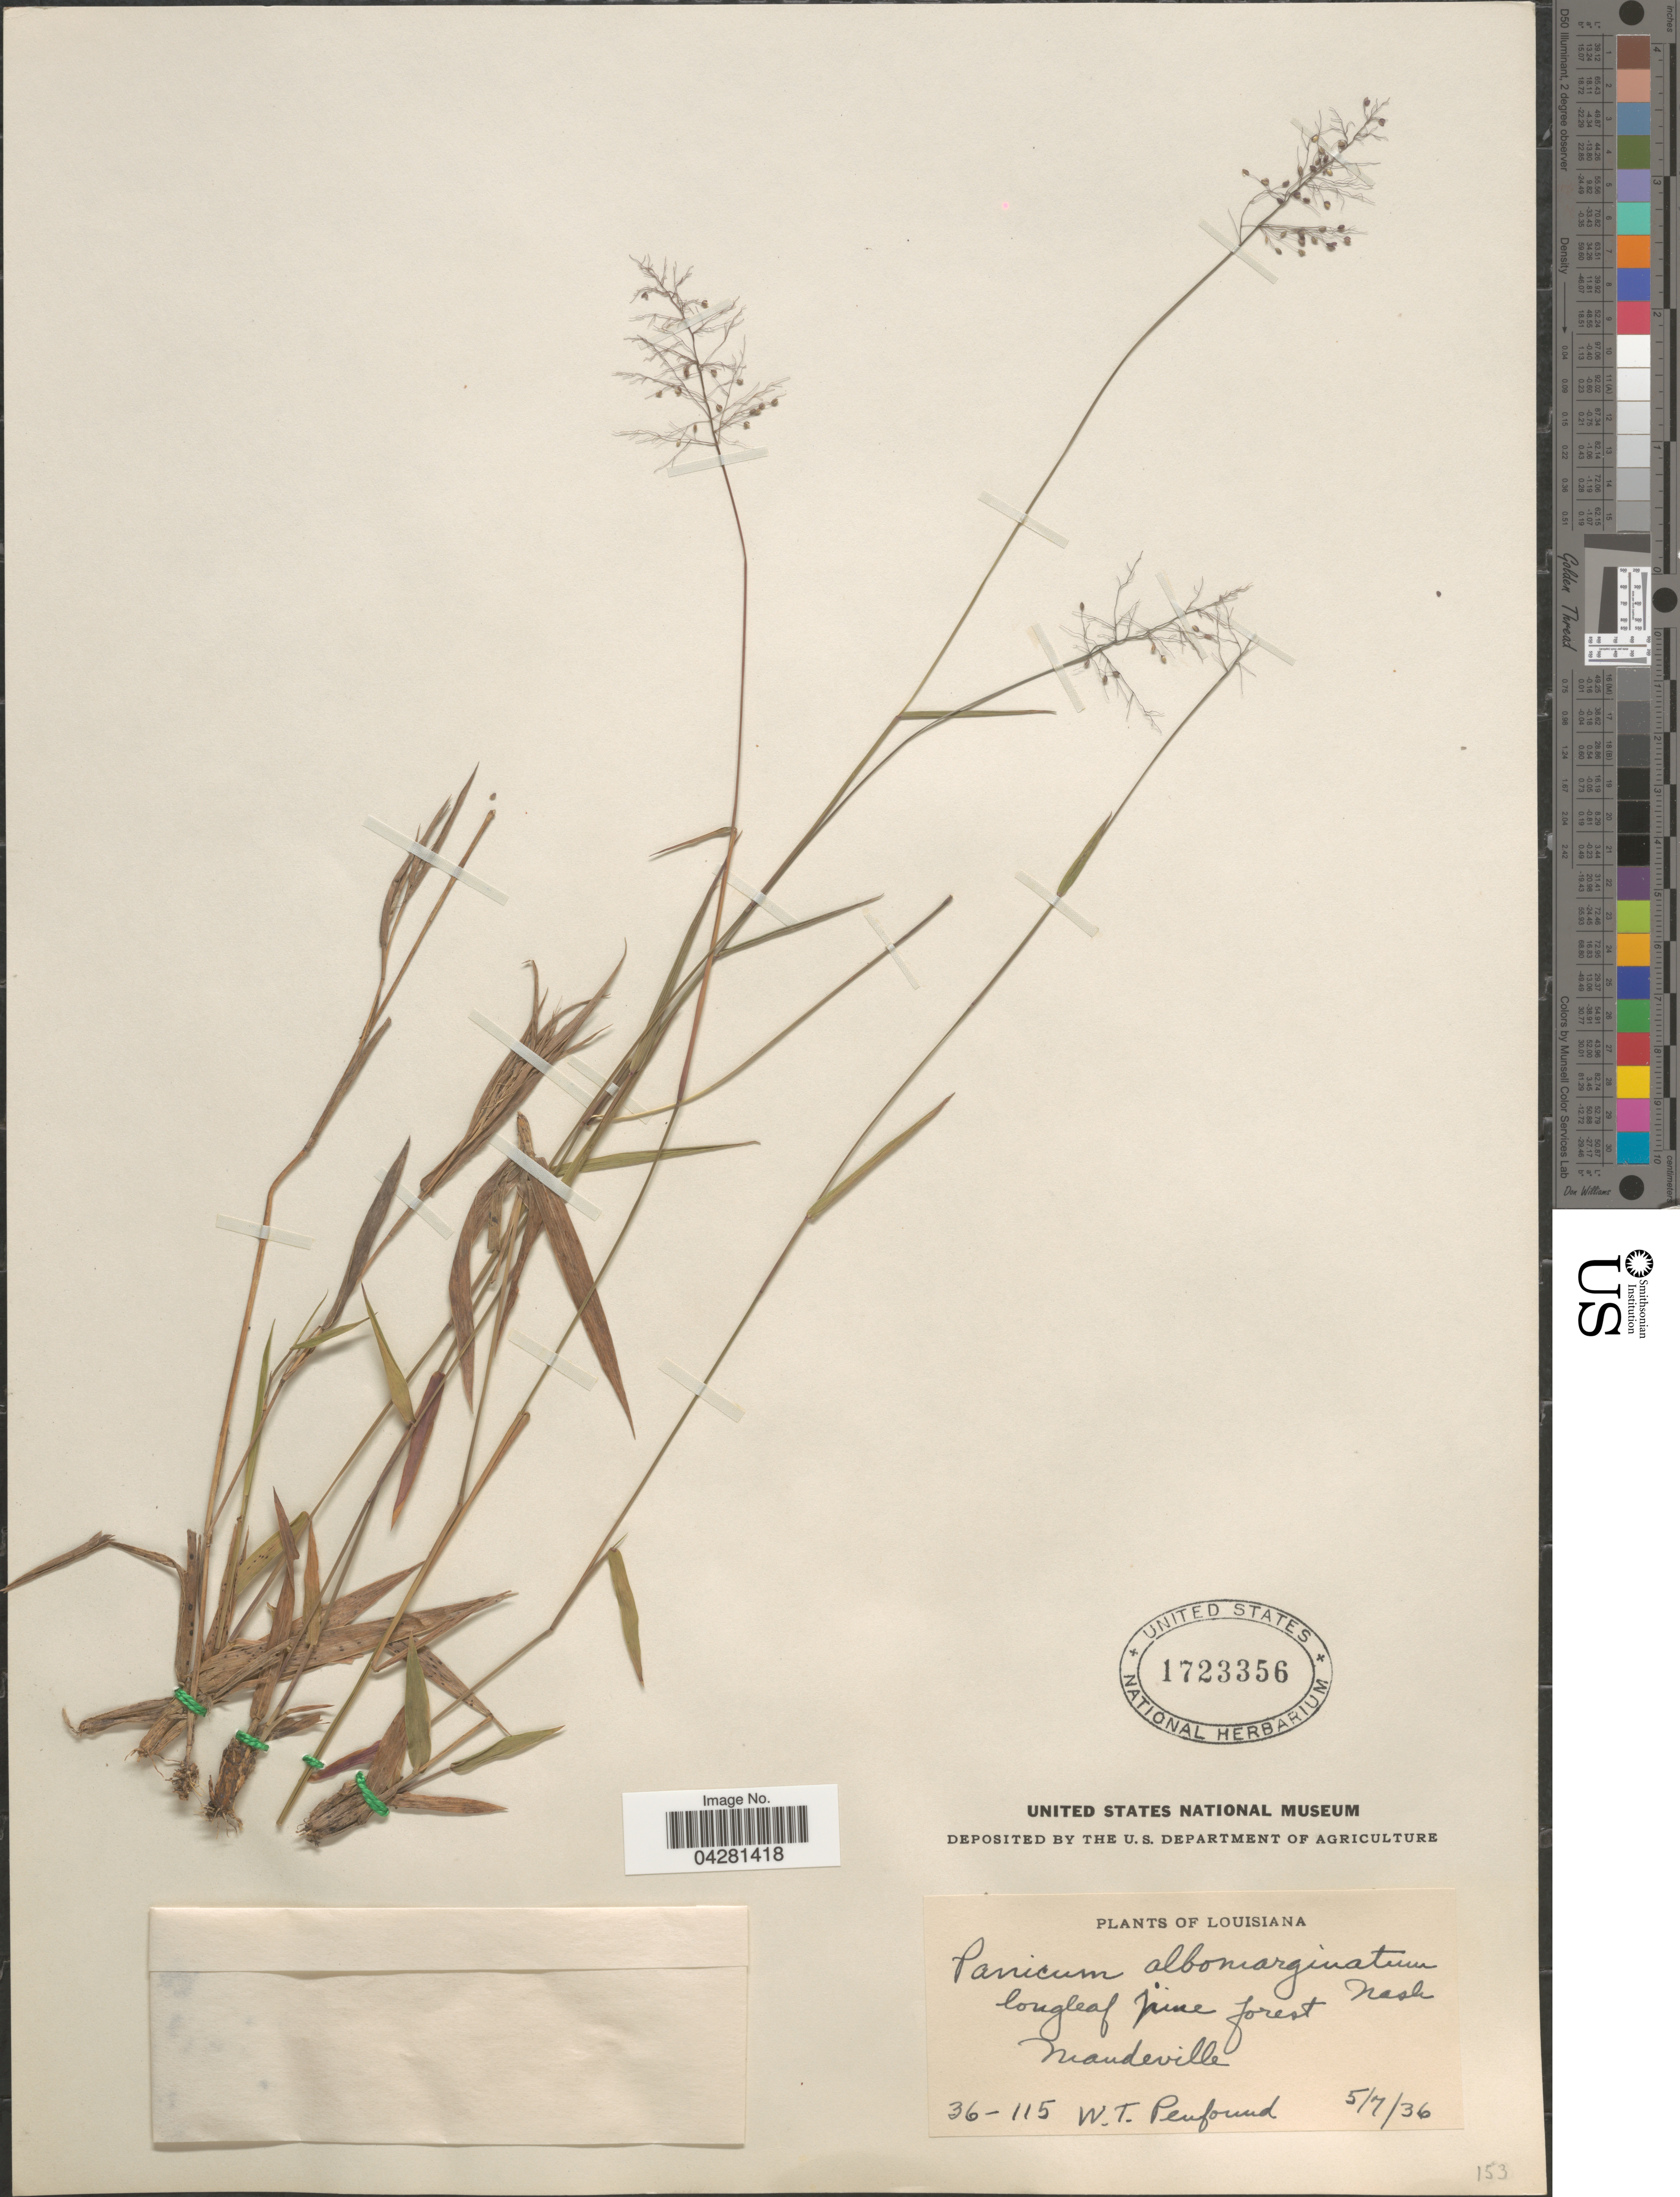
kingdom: Plantae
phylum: Tracheophyta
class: Liliopsida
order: Poales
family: Poaceae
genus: Dichanthelium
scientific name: Dichanthelium dichotomum var. unciphyllum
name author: (Trin.) Davidse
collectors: W. Penfound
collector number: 36-115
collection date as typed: Transcribed d/m/y: 7/5/36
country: United States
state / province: Louisiana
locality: Longleaf pine forest Mandeville.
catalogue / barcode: US 1723356